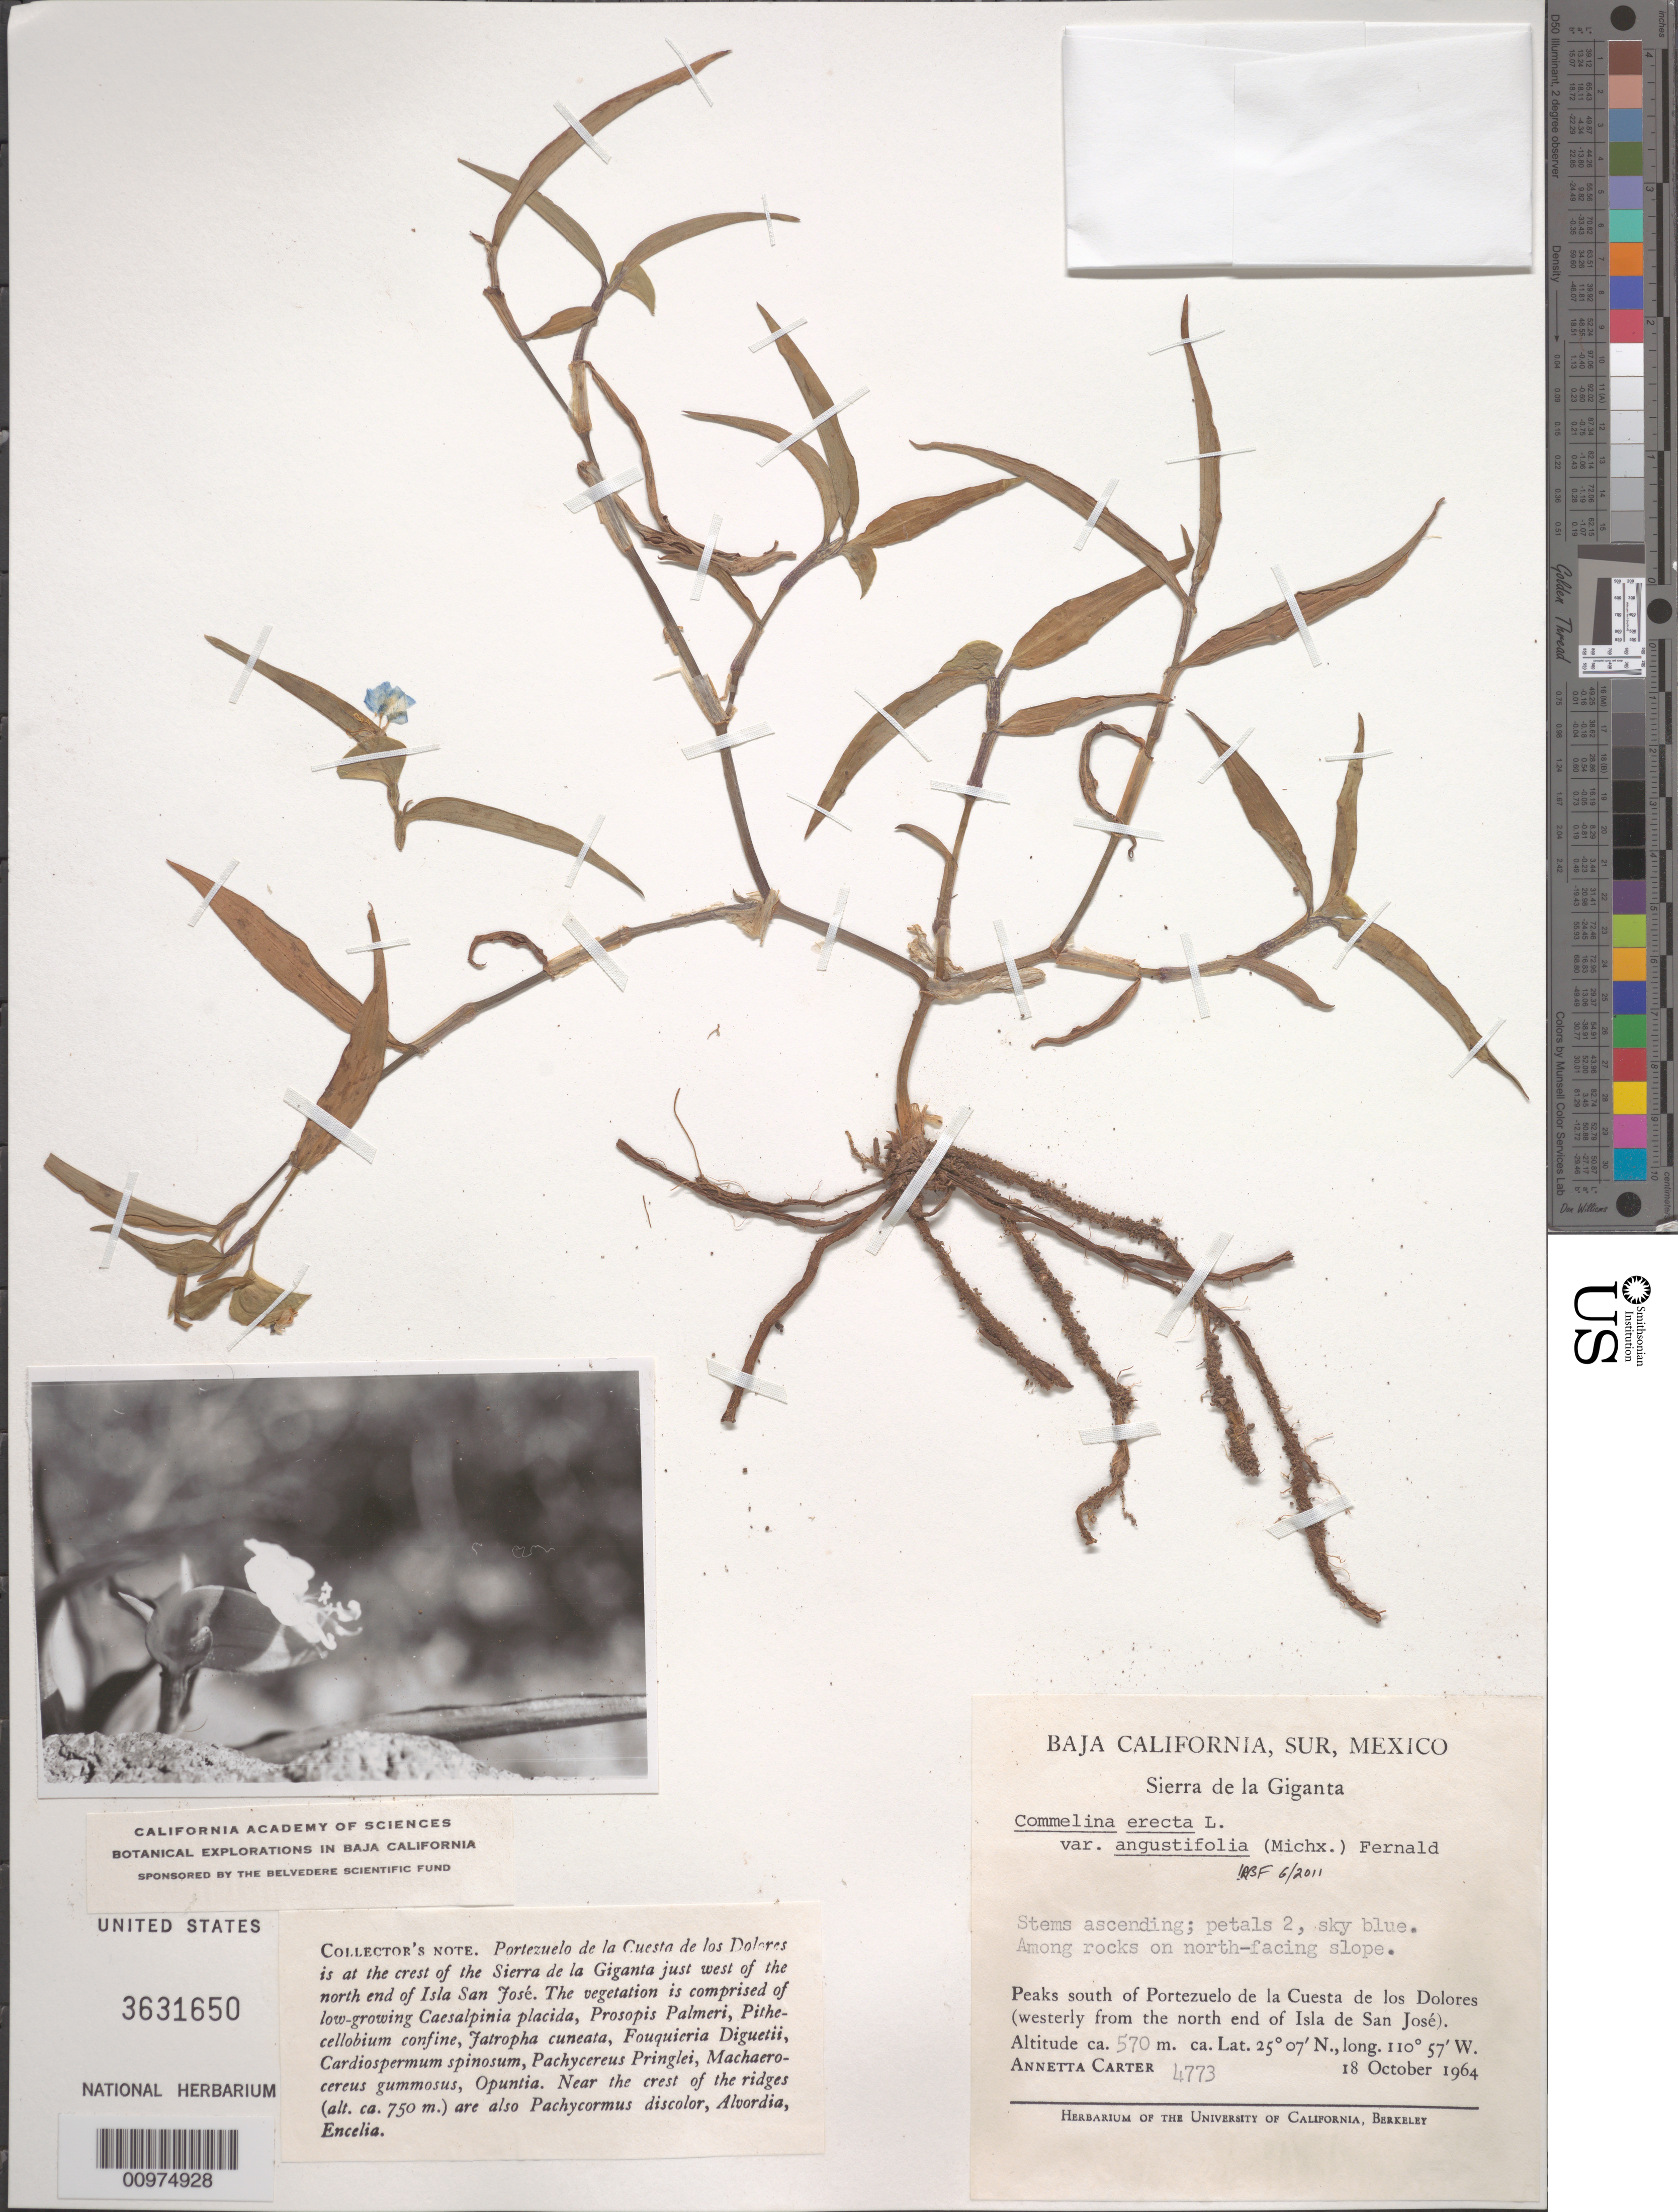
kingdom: Plantae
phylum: Tracheophyta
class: Liliopsida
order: Commelinales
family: Commelinaceae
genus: Commelina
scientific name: Commelina erecta var. angustifolia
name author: (Michx.) Fernald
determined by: Faden, Robert B., (US), Smithsonian Institution - National Museum of Natural History (UNITED STATES)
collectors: A. M. Carter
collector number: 4773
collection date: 1964-10-18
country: Mexico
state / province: Baja California Sur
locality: Peaks south of Portezuelo de la Cuesta de los Dolores (westerly from the north end of Isla de San José).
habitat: Among rocks on north-facing slope.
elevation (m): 570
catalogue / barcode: US 3631650